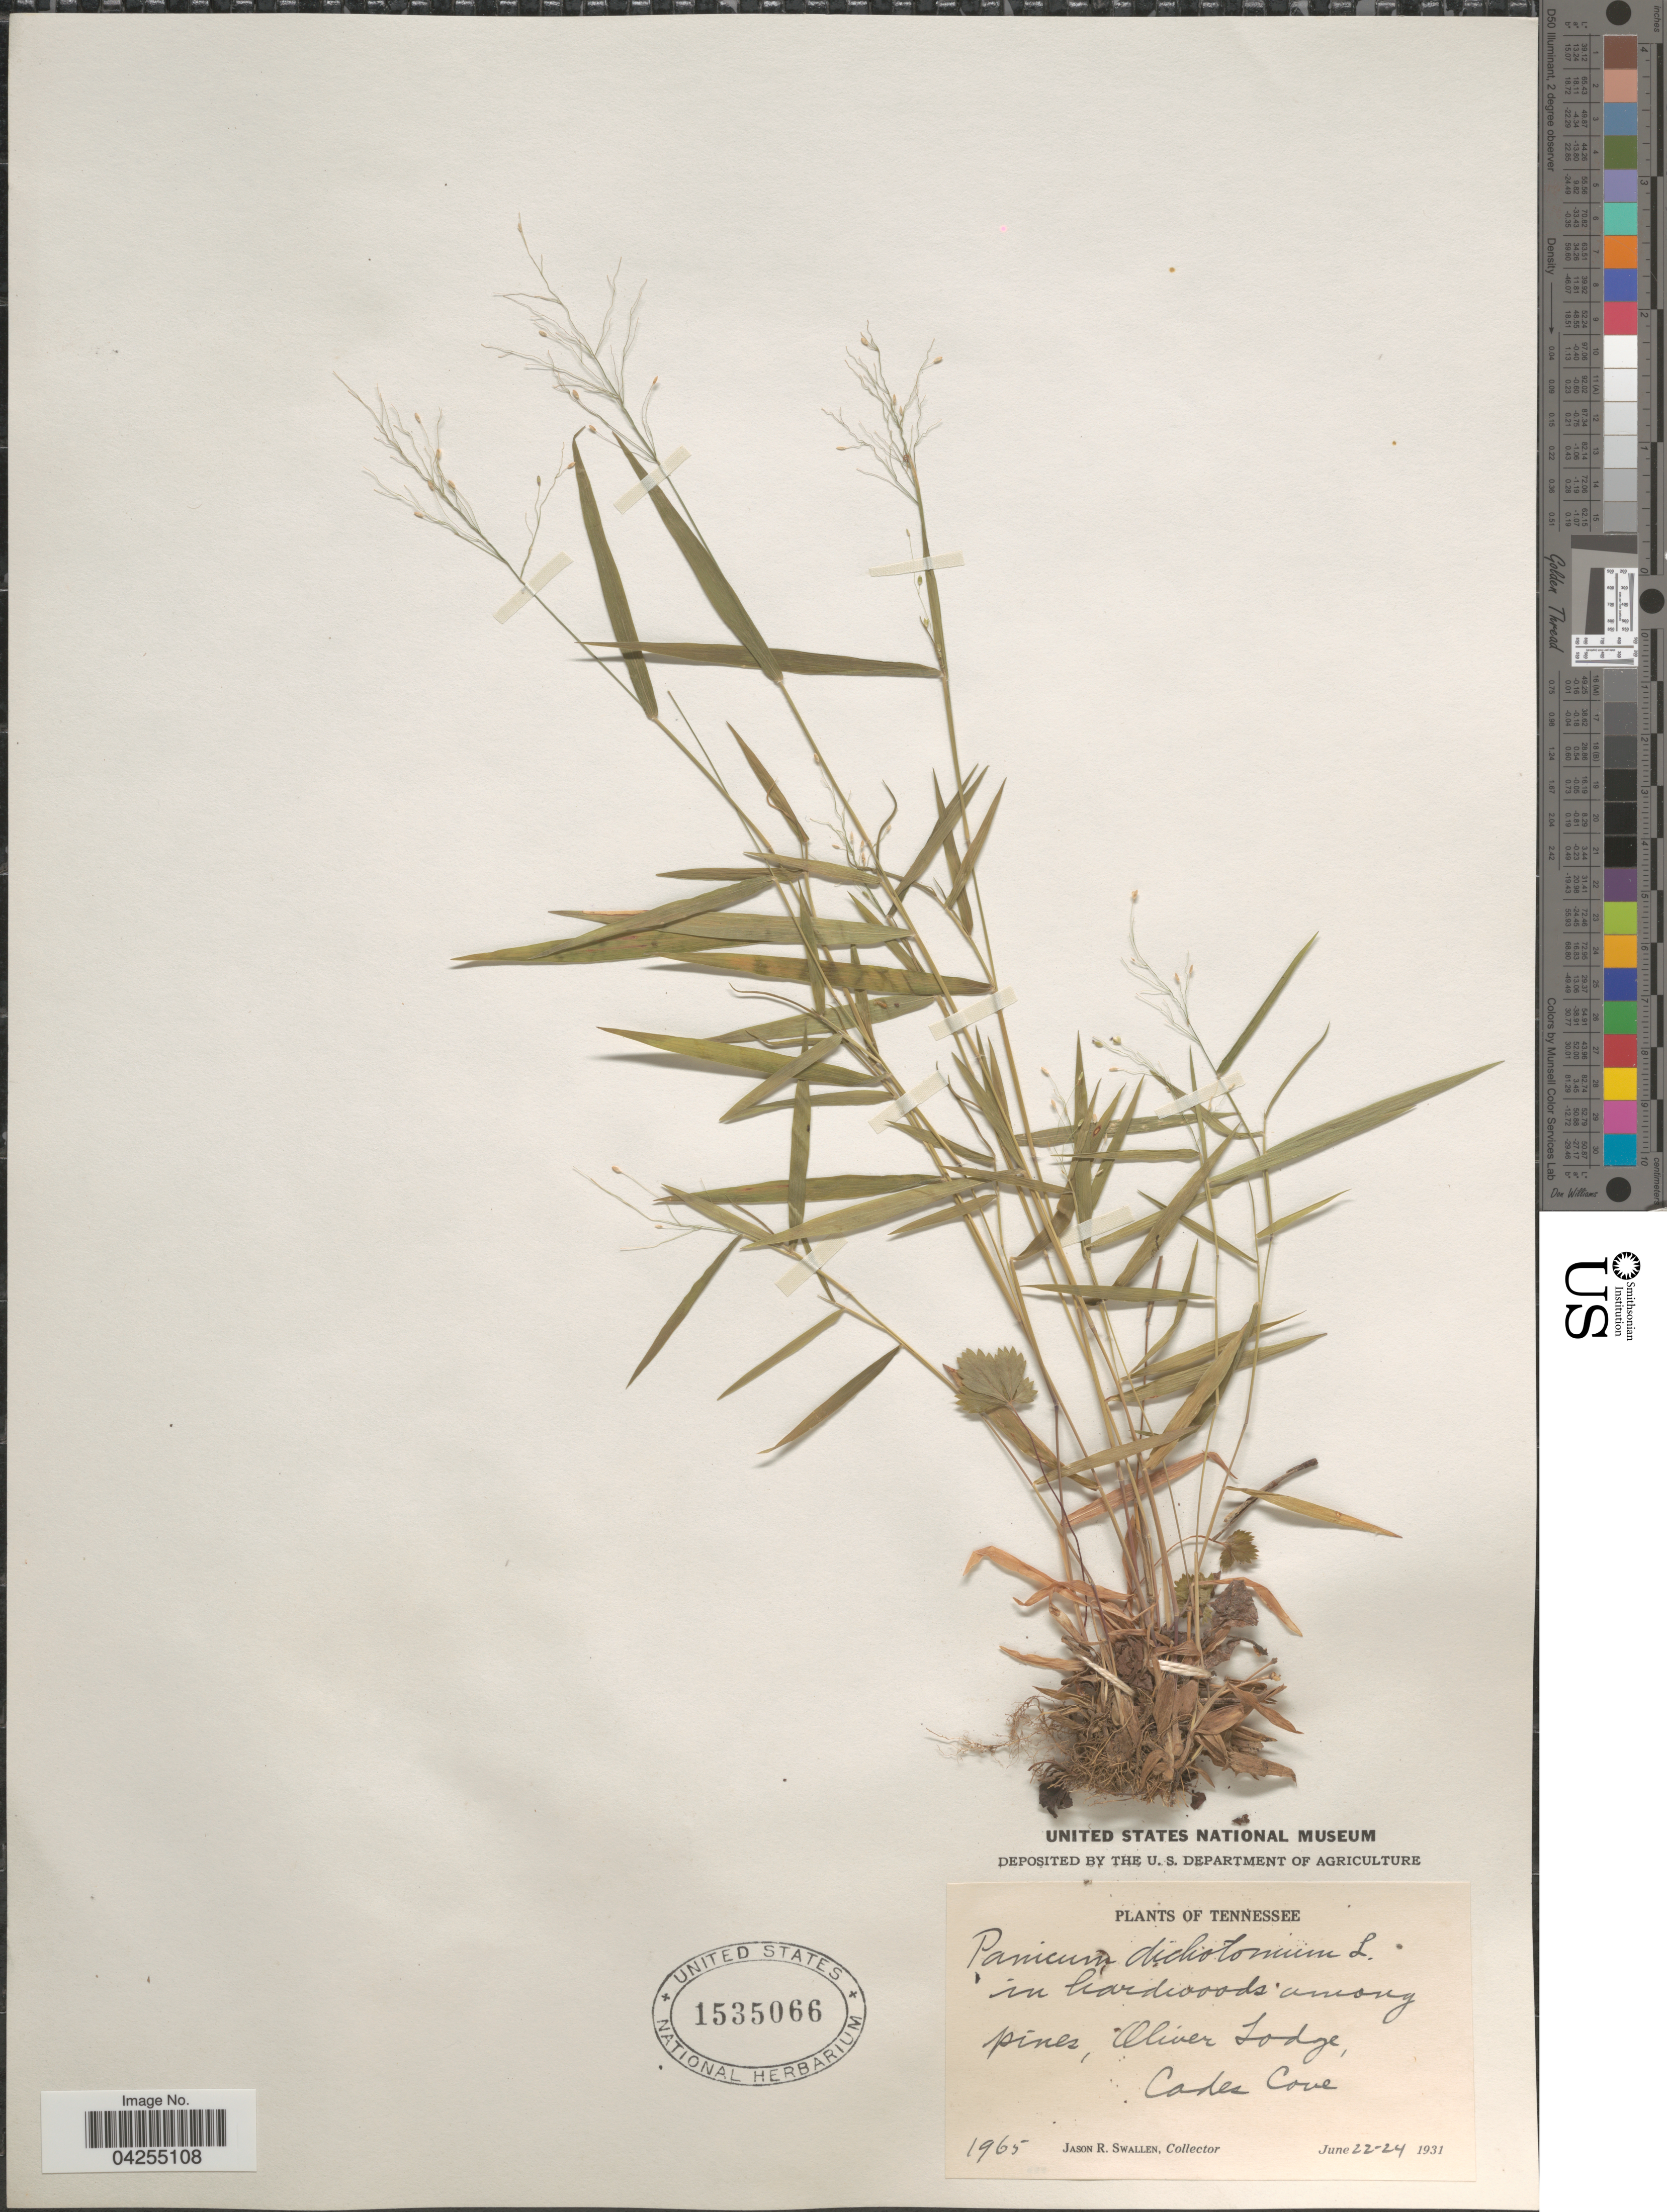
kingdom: Plantae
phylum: Tracheophyta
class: Liliopsida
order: Poales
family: Poaceae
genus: Dichanthelium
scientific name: Dichanthelium dichotomum var. dichotomum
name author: (L.) Gould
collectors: J. R. Swallen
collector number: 1965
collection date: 1931-06-22/1931-06-24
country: United States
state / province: Tennessee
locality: In hardwoods among pines, Oliver Lodge, Cades Cove.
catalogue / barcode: US 1535066